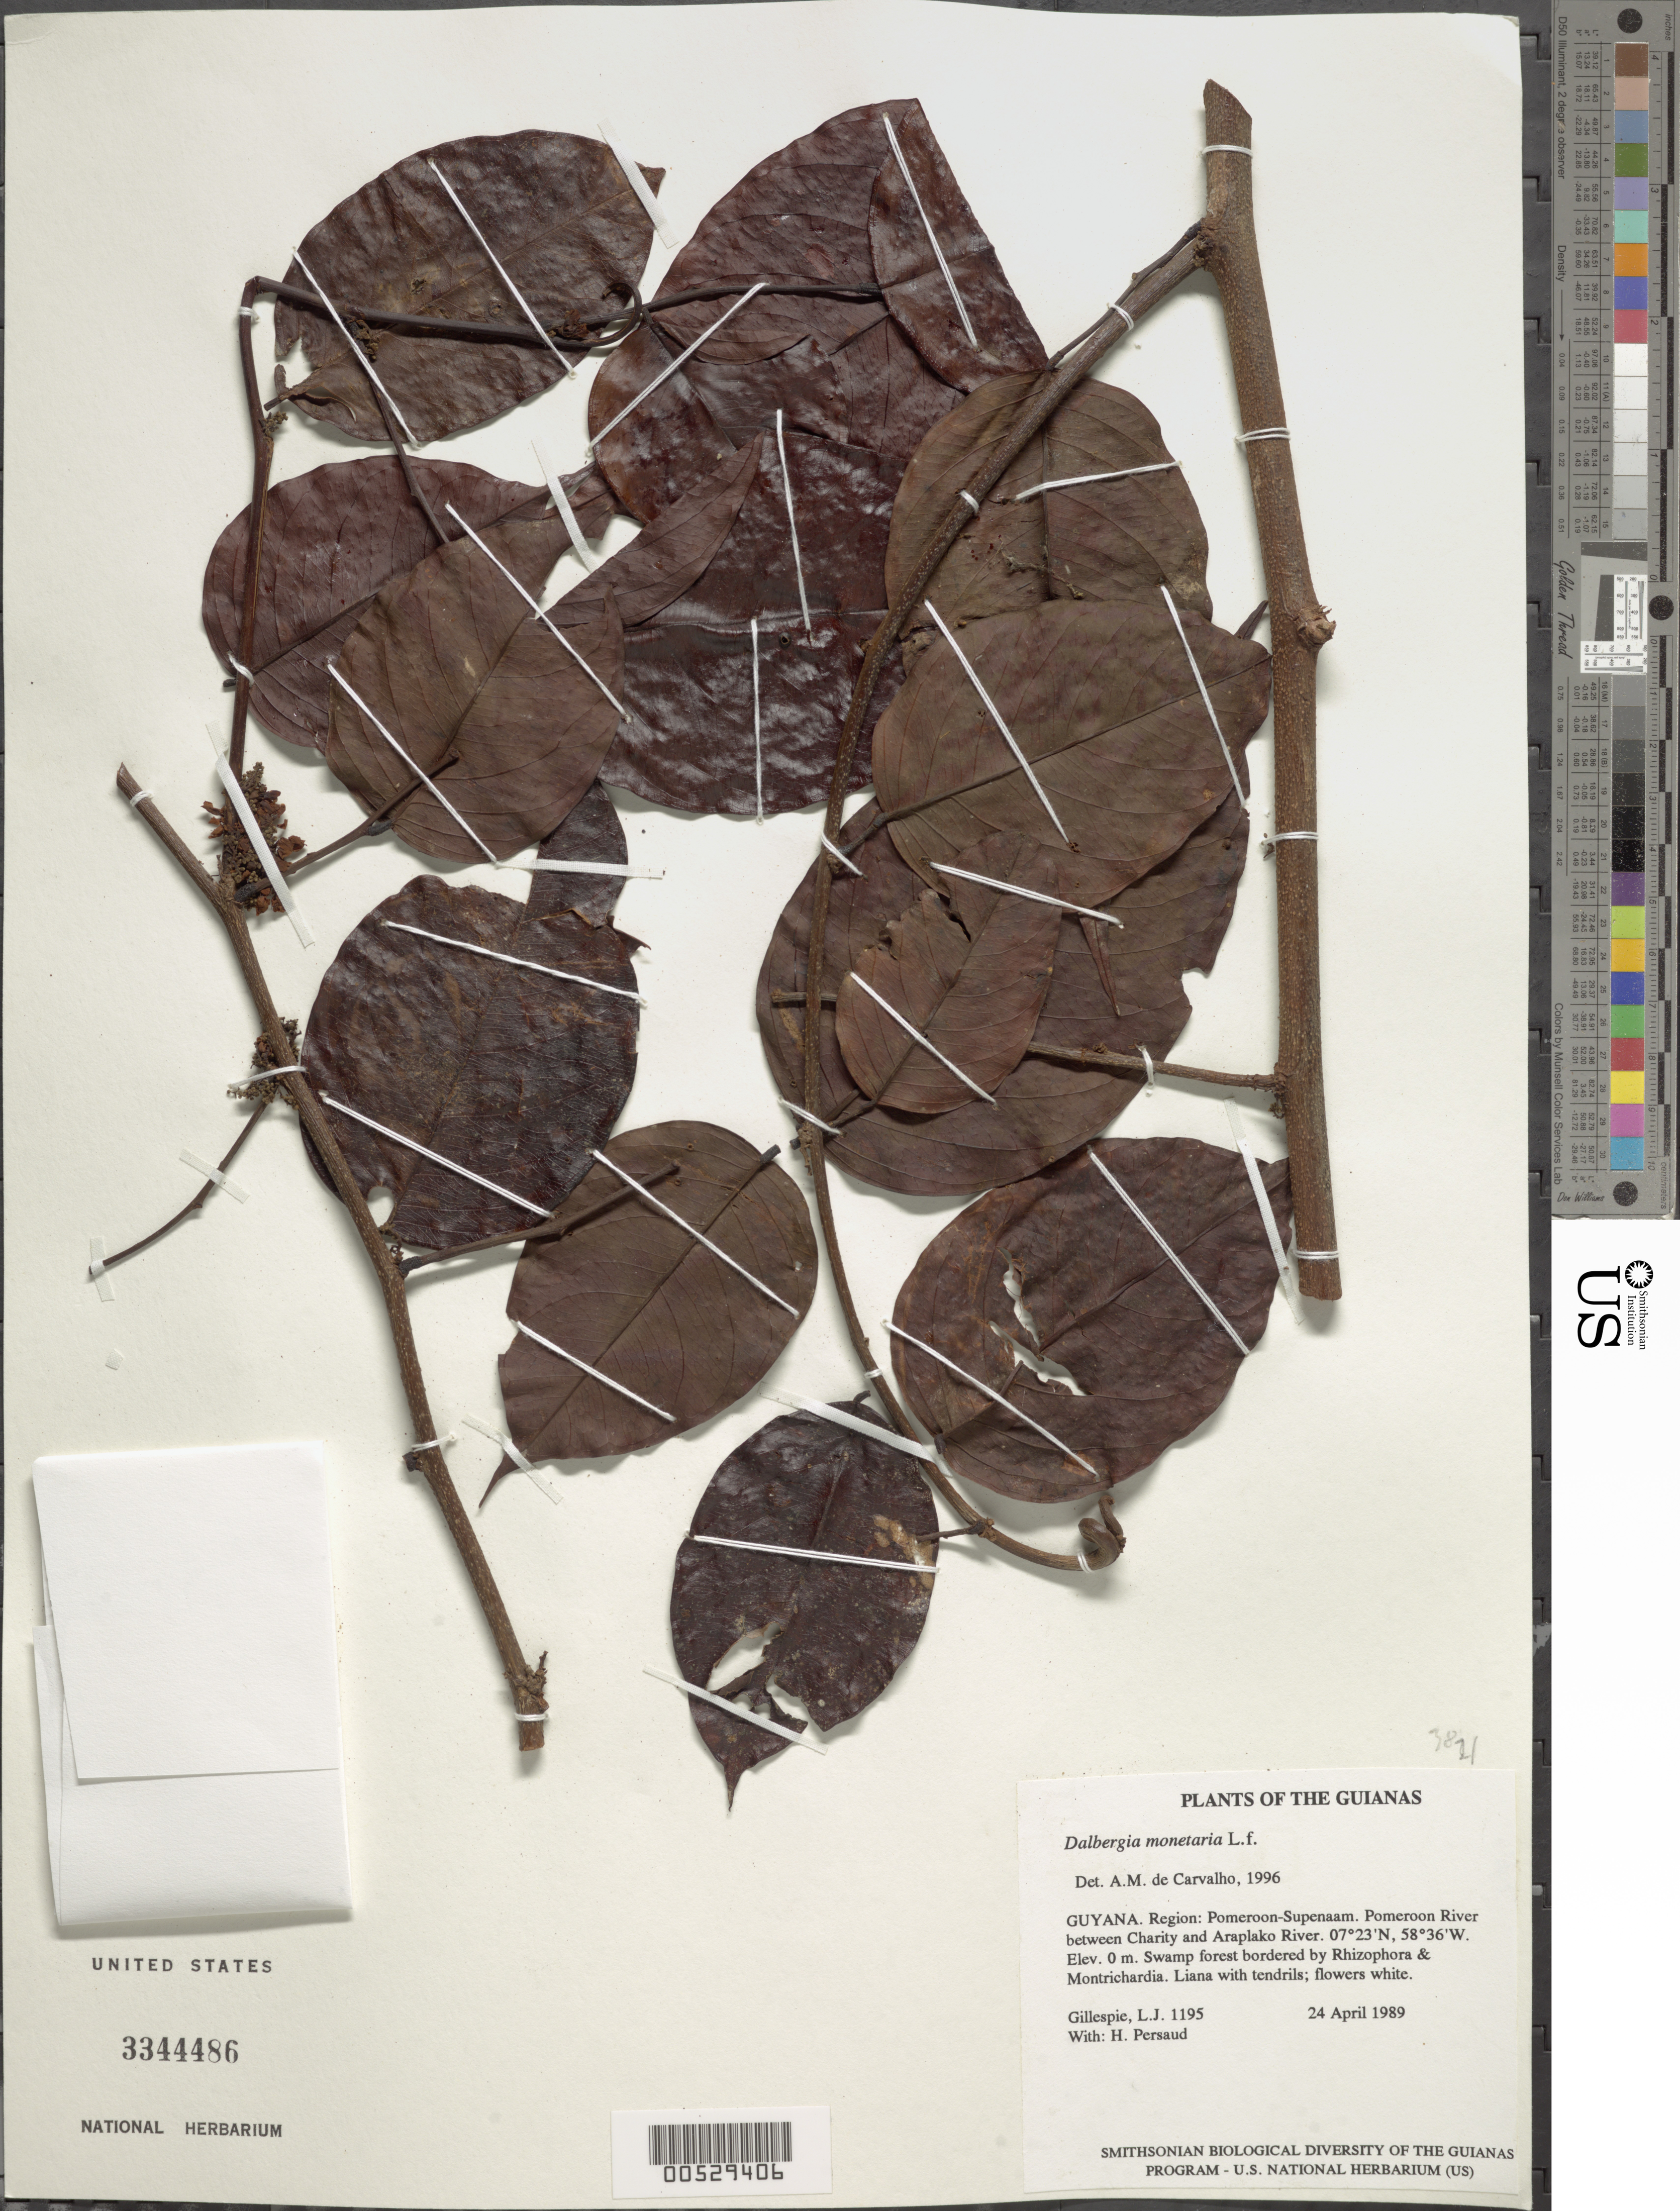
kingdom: Plantae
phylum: Tracheophyta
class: Magnoliopsida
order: Fabales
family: Fabaceae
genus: Dalbergia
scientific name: Dalbergia monetaria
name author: L. f.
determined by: Carvalho, A. M. V. de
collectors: L. J. Gillespie & H. Persaud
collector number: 1195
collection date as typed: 24 April 1989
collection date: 1989-04-24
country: Guyana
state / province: Pomeroon-Supenaam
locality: Pomeroon River between Charity and Araplako River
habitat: Swamp forest bordered by Rhizophora & Montrichardia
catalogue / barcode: US 3344486